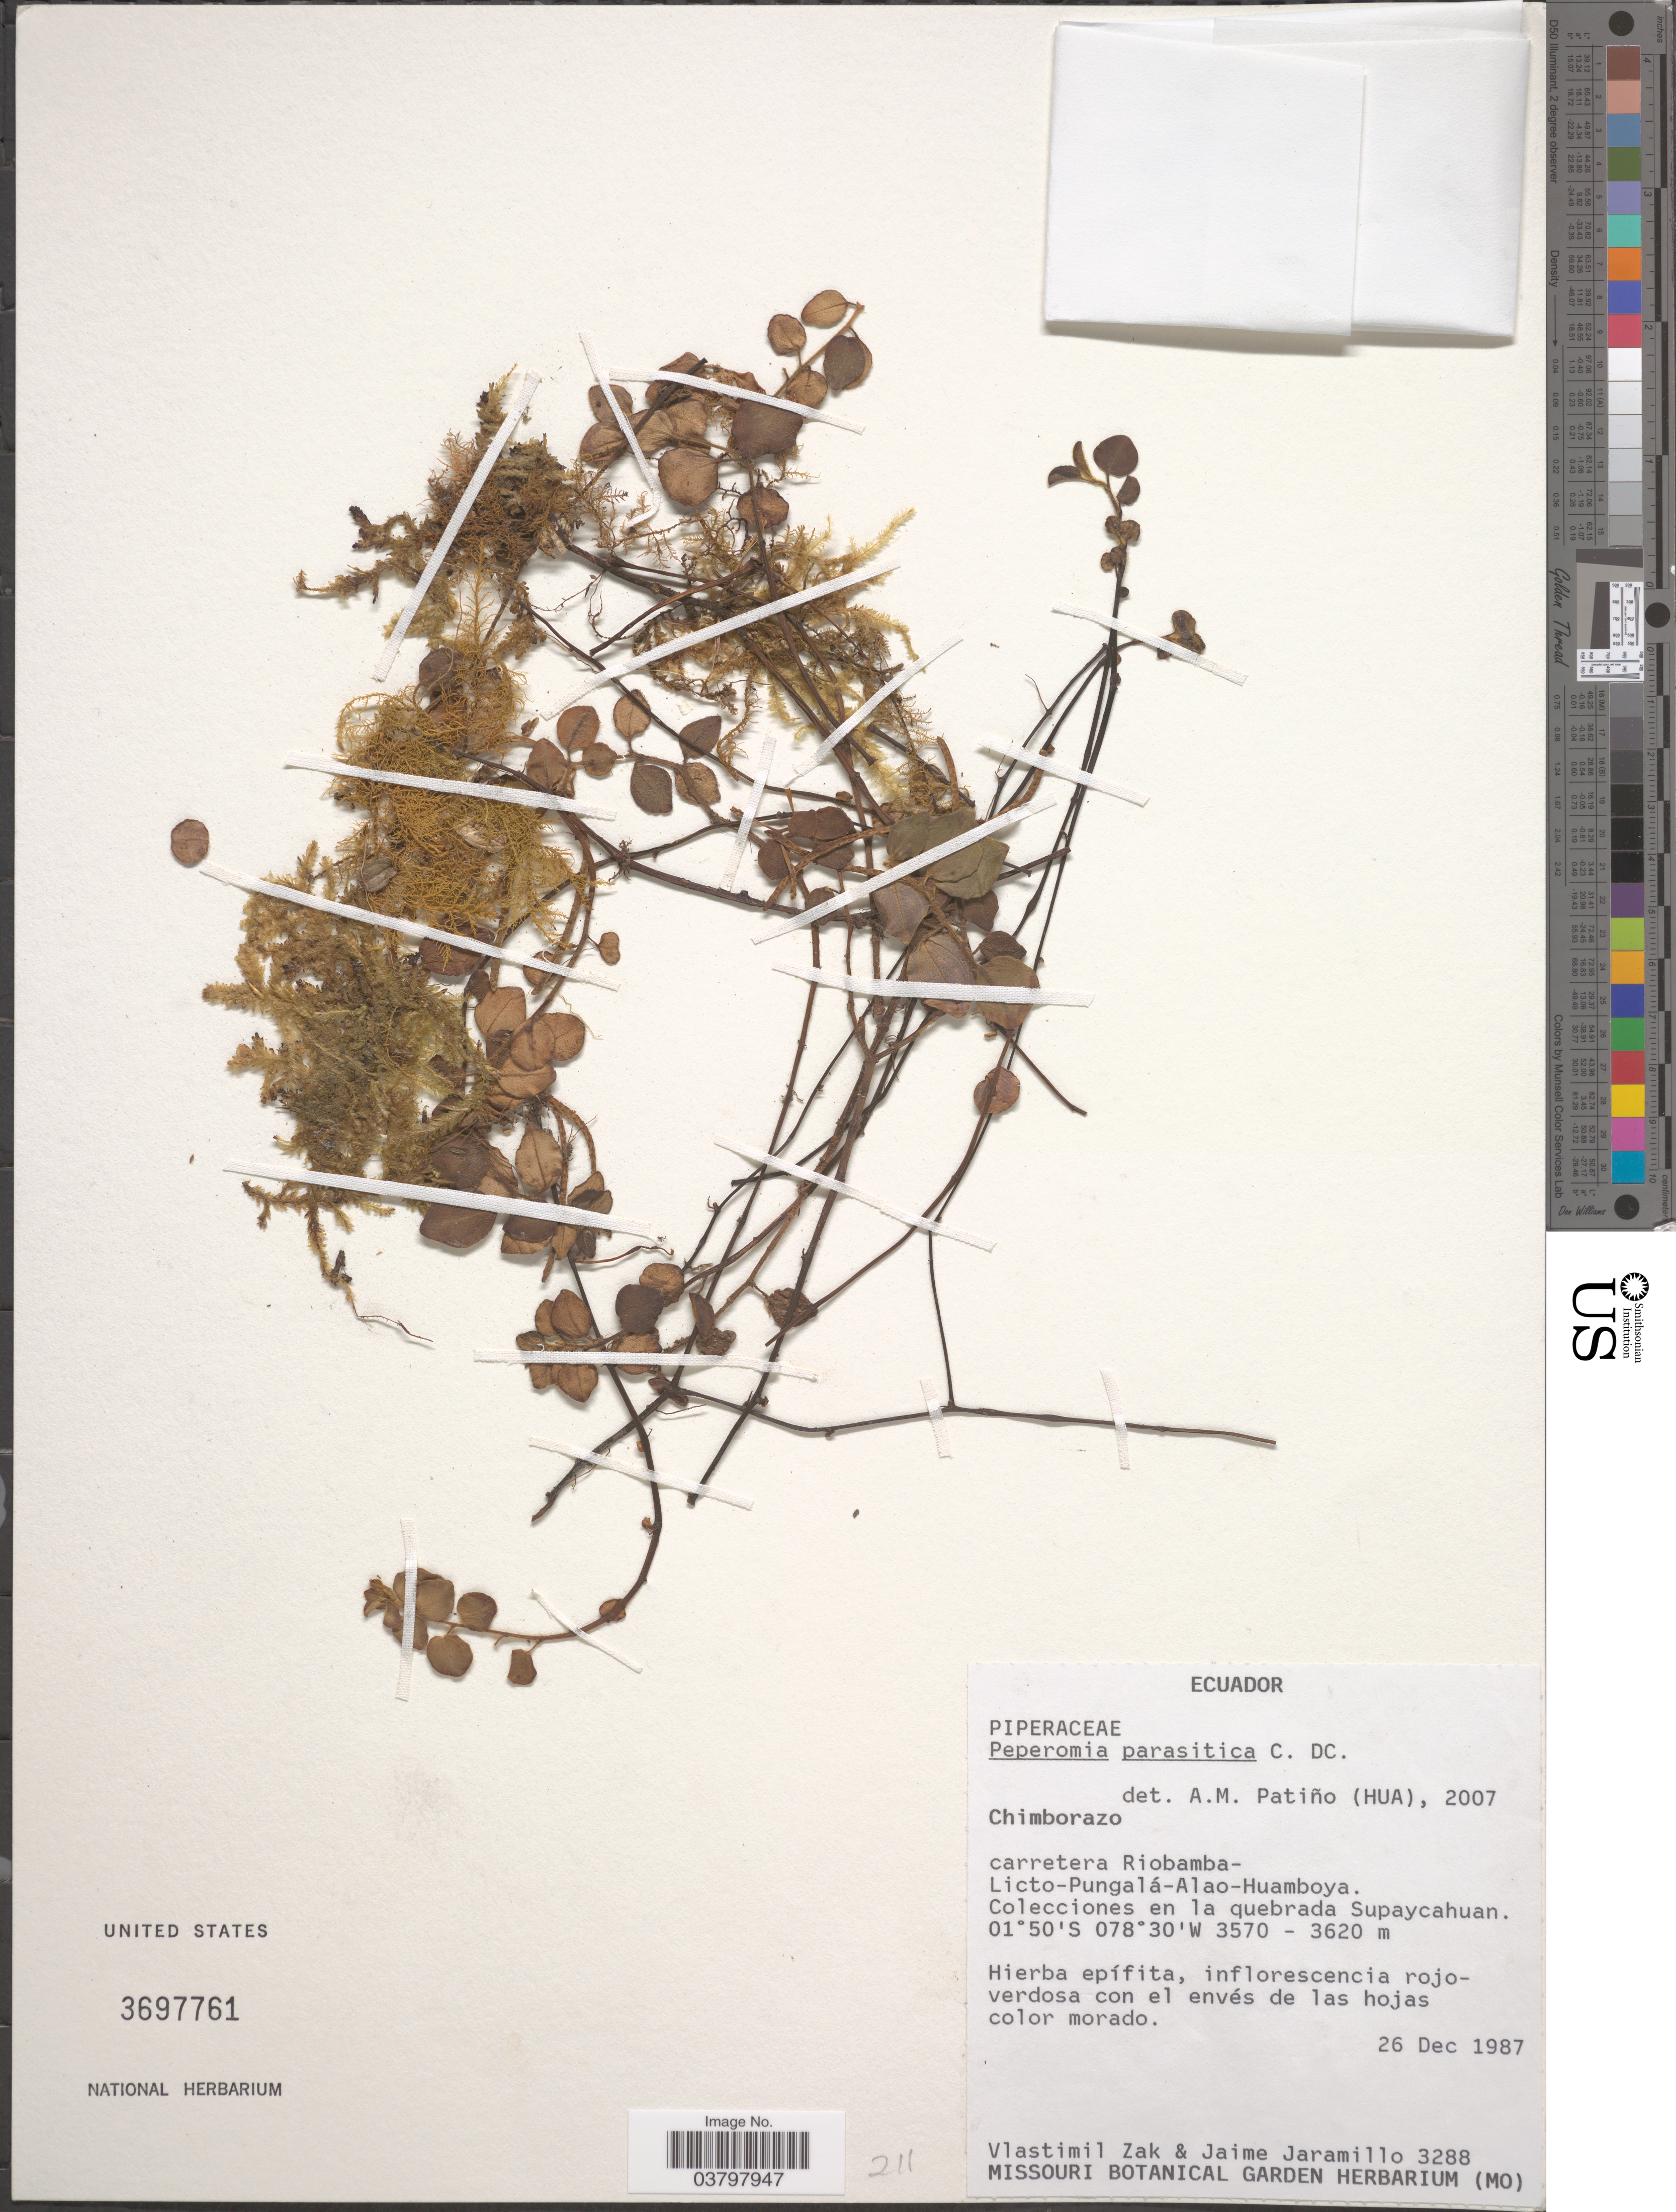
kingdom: Plantae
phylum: Tracheophyta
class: Magnoliopsida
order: Piperales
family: Piperaceae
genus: Peperomia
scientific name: Peperomia parasitica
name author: C. DC. in DC.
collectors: V. Zak & J. Jaramillo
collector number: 3288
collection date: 1987-12-26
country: Ecuador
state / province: Chimborazo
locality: Carretera Riobamba-Licto-Pungalá-Alao-Huamboya. Colecciones en la quebrada Supaycahuan.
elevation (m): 3570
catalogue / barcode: US 3697761